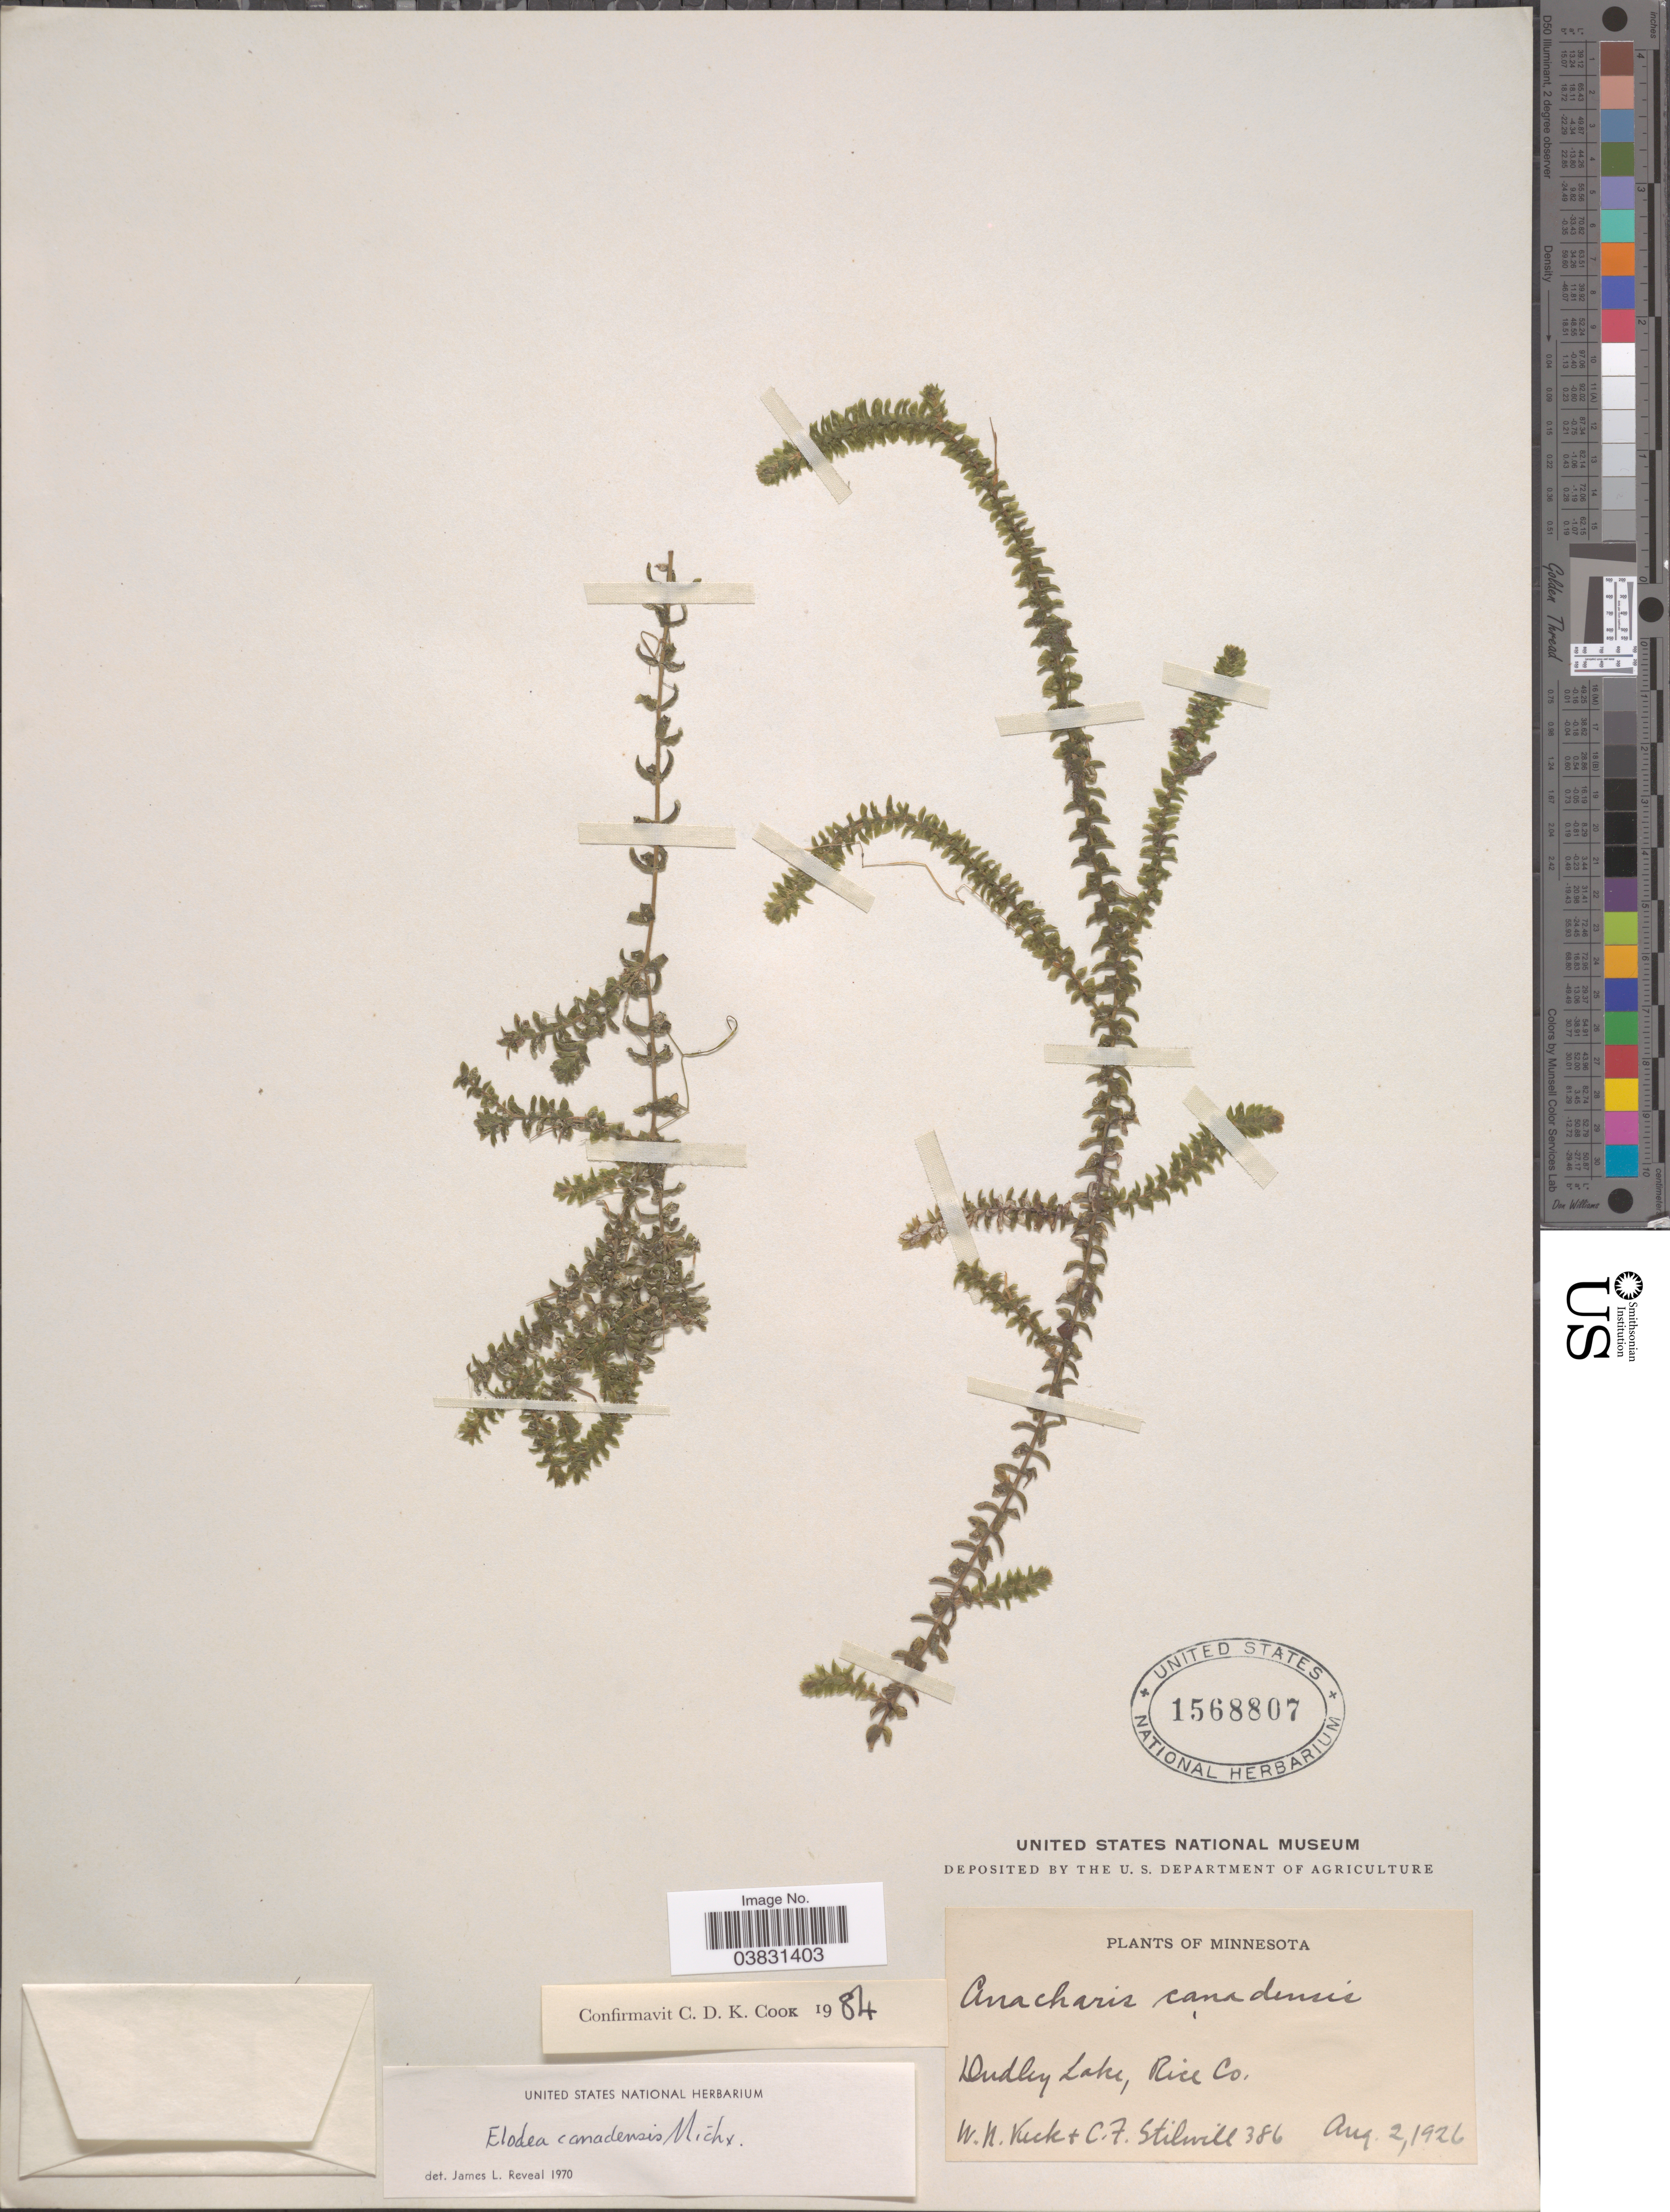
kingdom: Plantae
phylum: Tracheophyta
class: Liliopsida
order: Alismatales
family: Hydrocharitaceae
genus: Elodea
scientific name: Elodea canadensis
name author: Michx.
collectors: W. Kick & C. Stilwill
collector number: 386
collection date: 1926-08-02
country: United States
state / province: Minnesota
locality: Dudley Lake, Rice Co.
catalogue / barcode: US 1568807